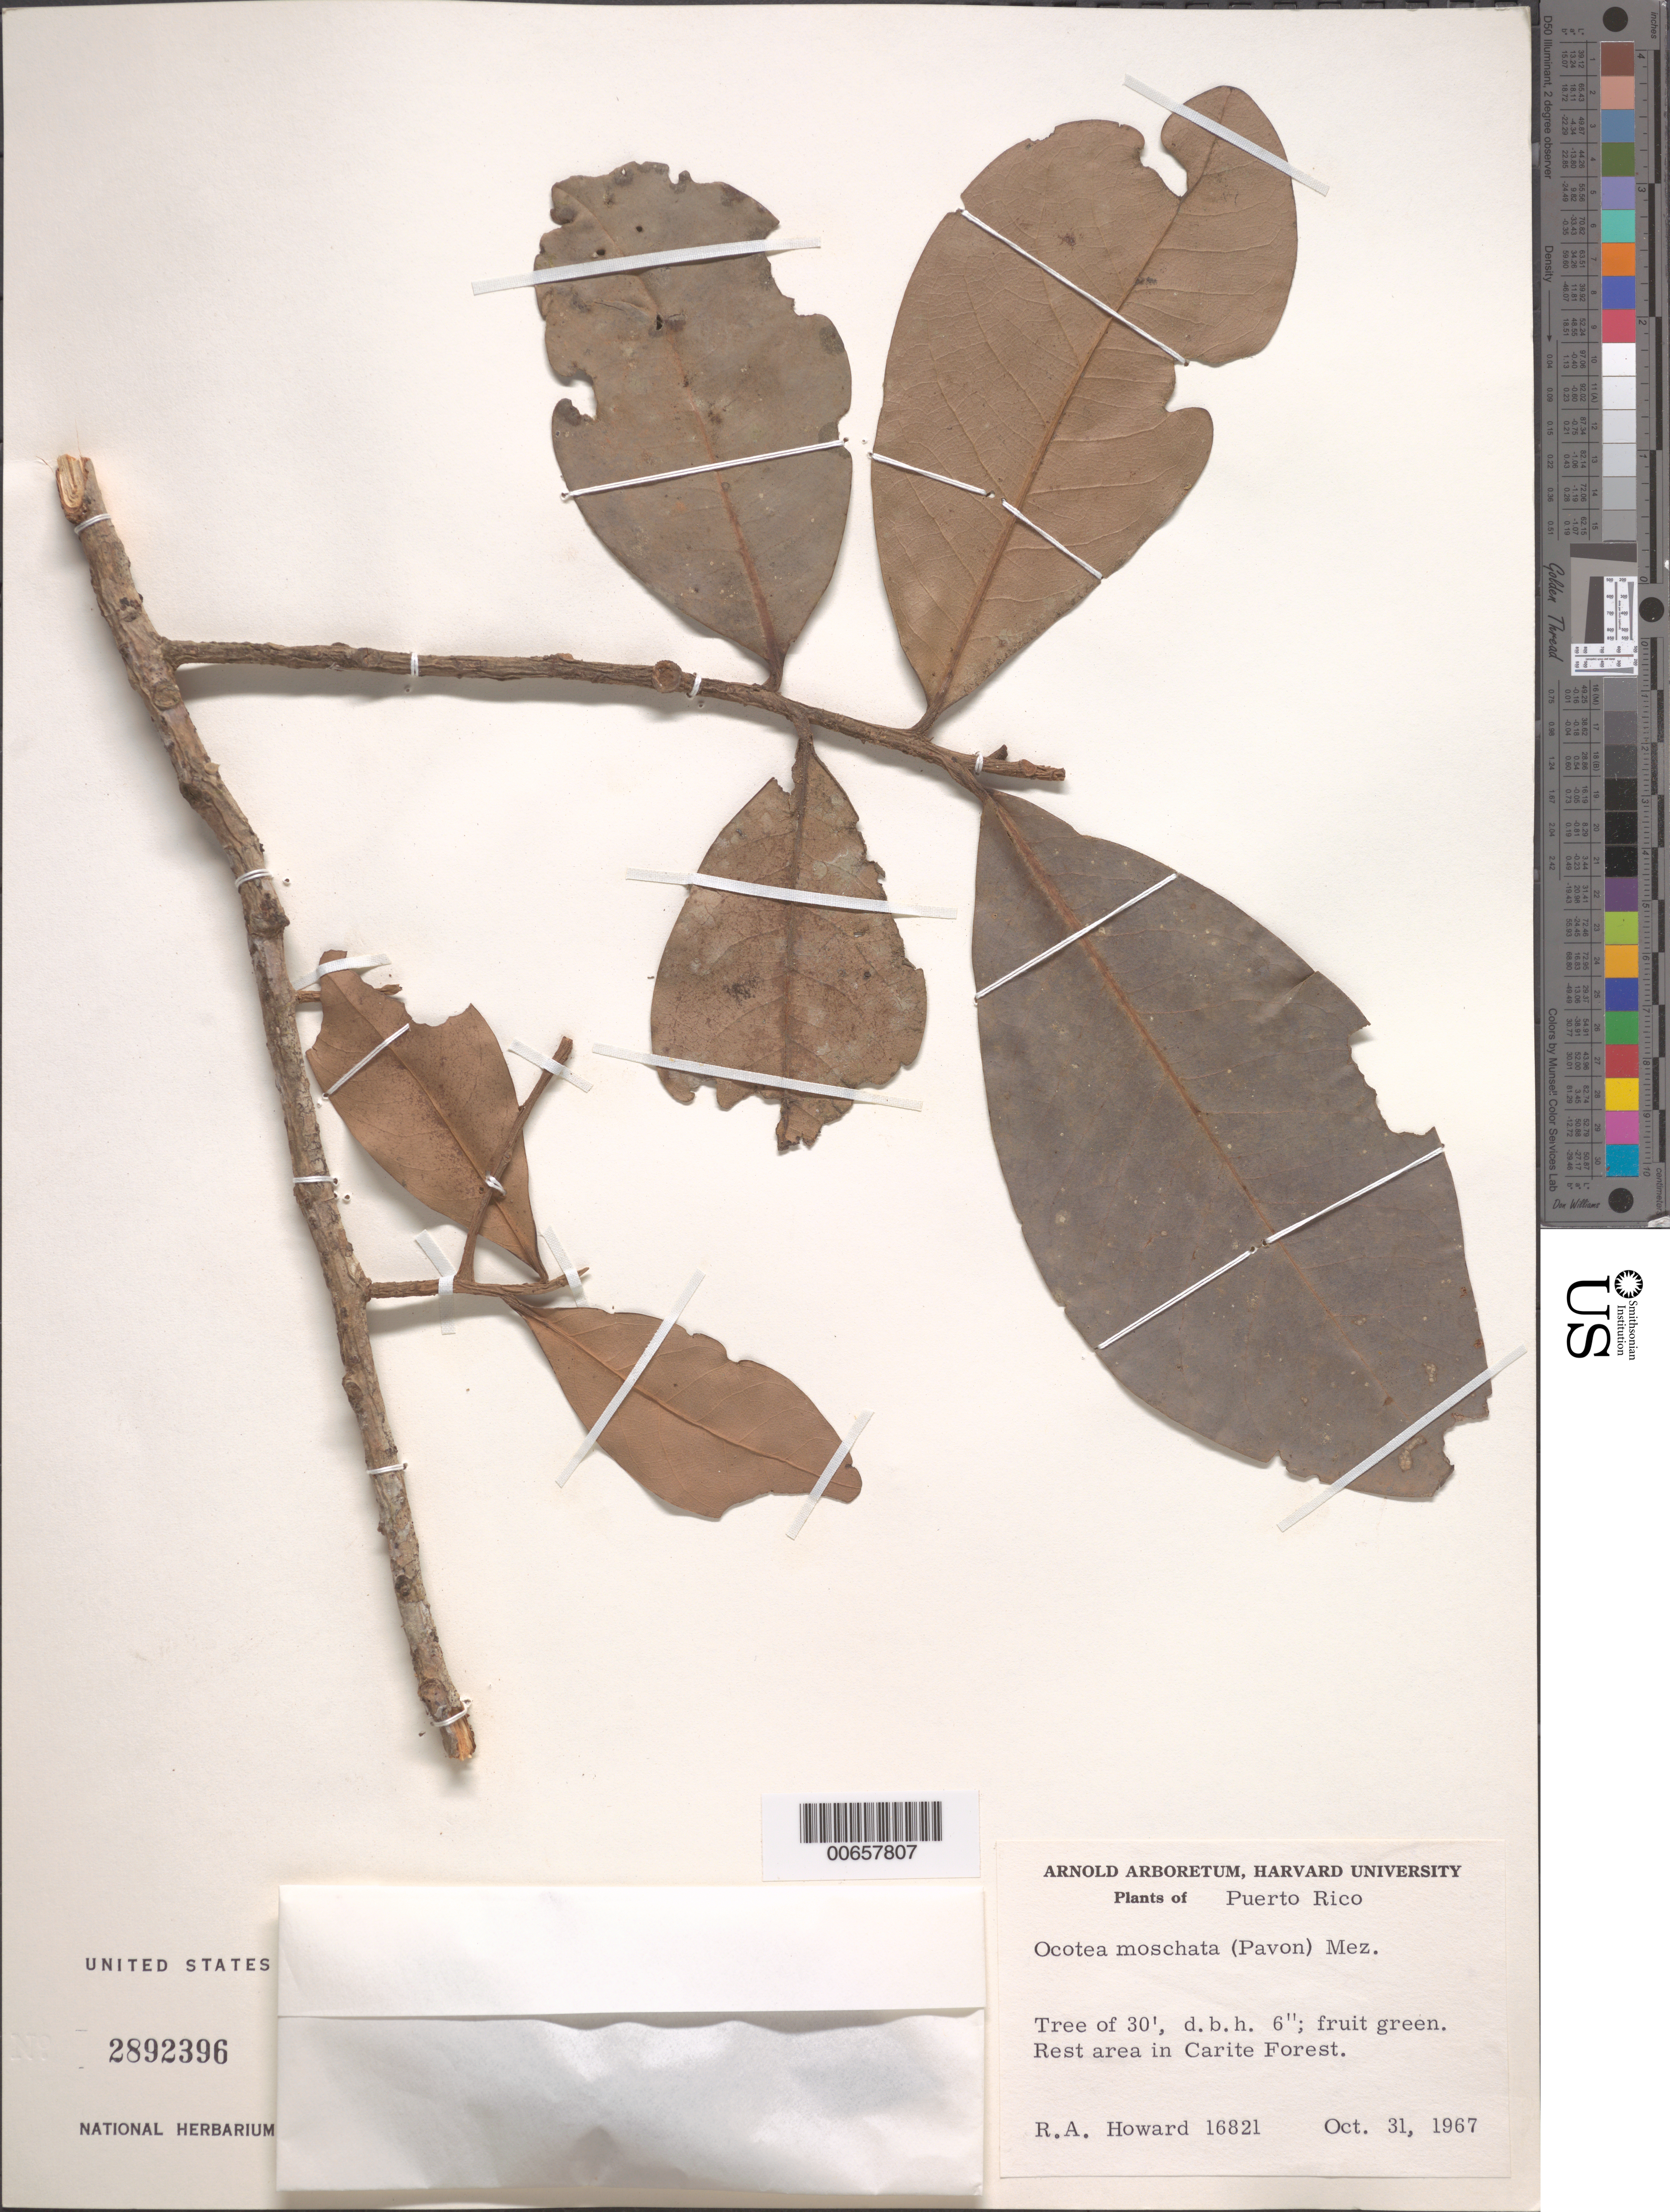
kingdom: Plantae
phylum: Tracheophyta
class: Magnoliopsida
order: Laurales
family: Lauraceae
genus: Ocotea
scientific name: Ocotea moschata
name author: (Meisn.) Mez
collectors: R. A. Howard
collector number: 16821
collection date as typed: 31 Oct 1967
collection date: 1967-10-31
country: Puerto Rico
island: Greater Antilles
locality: Carite Forest, rest area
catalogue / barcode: US 2892396